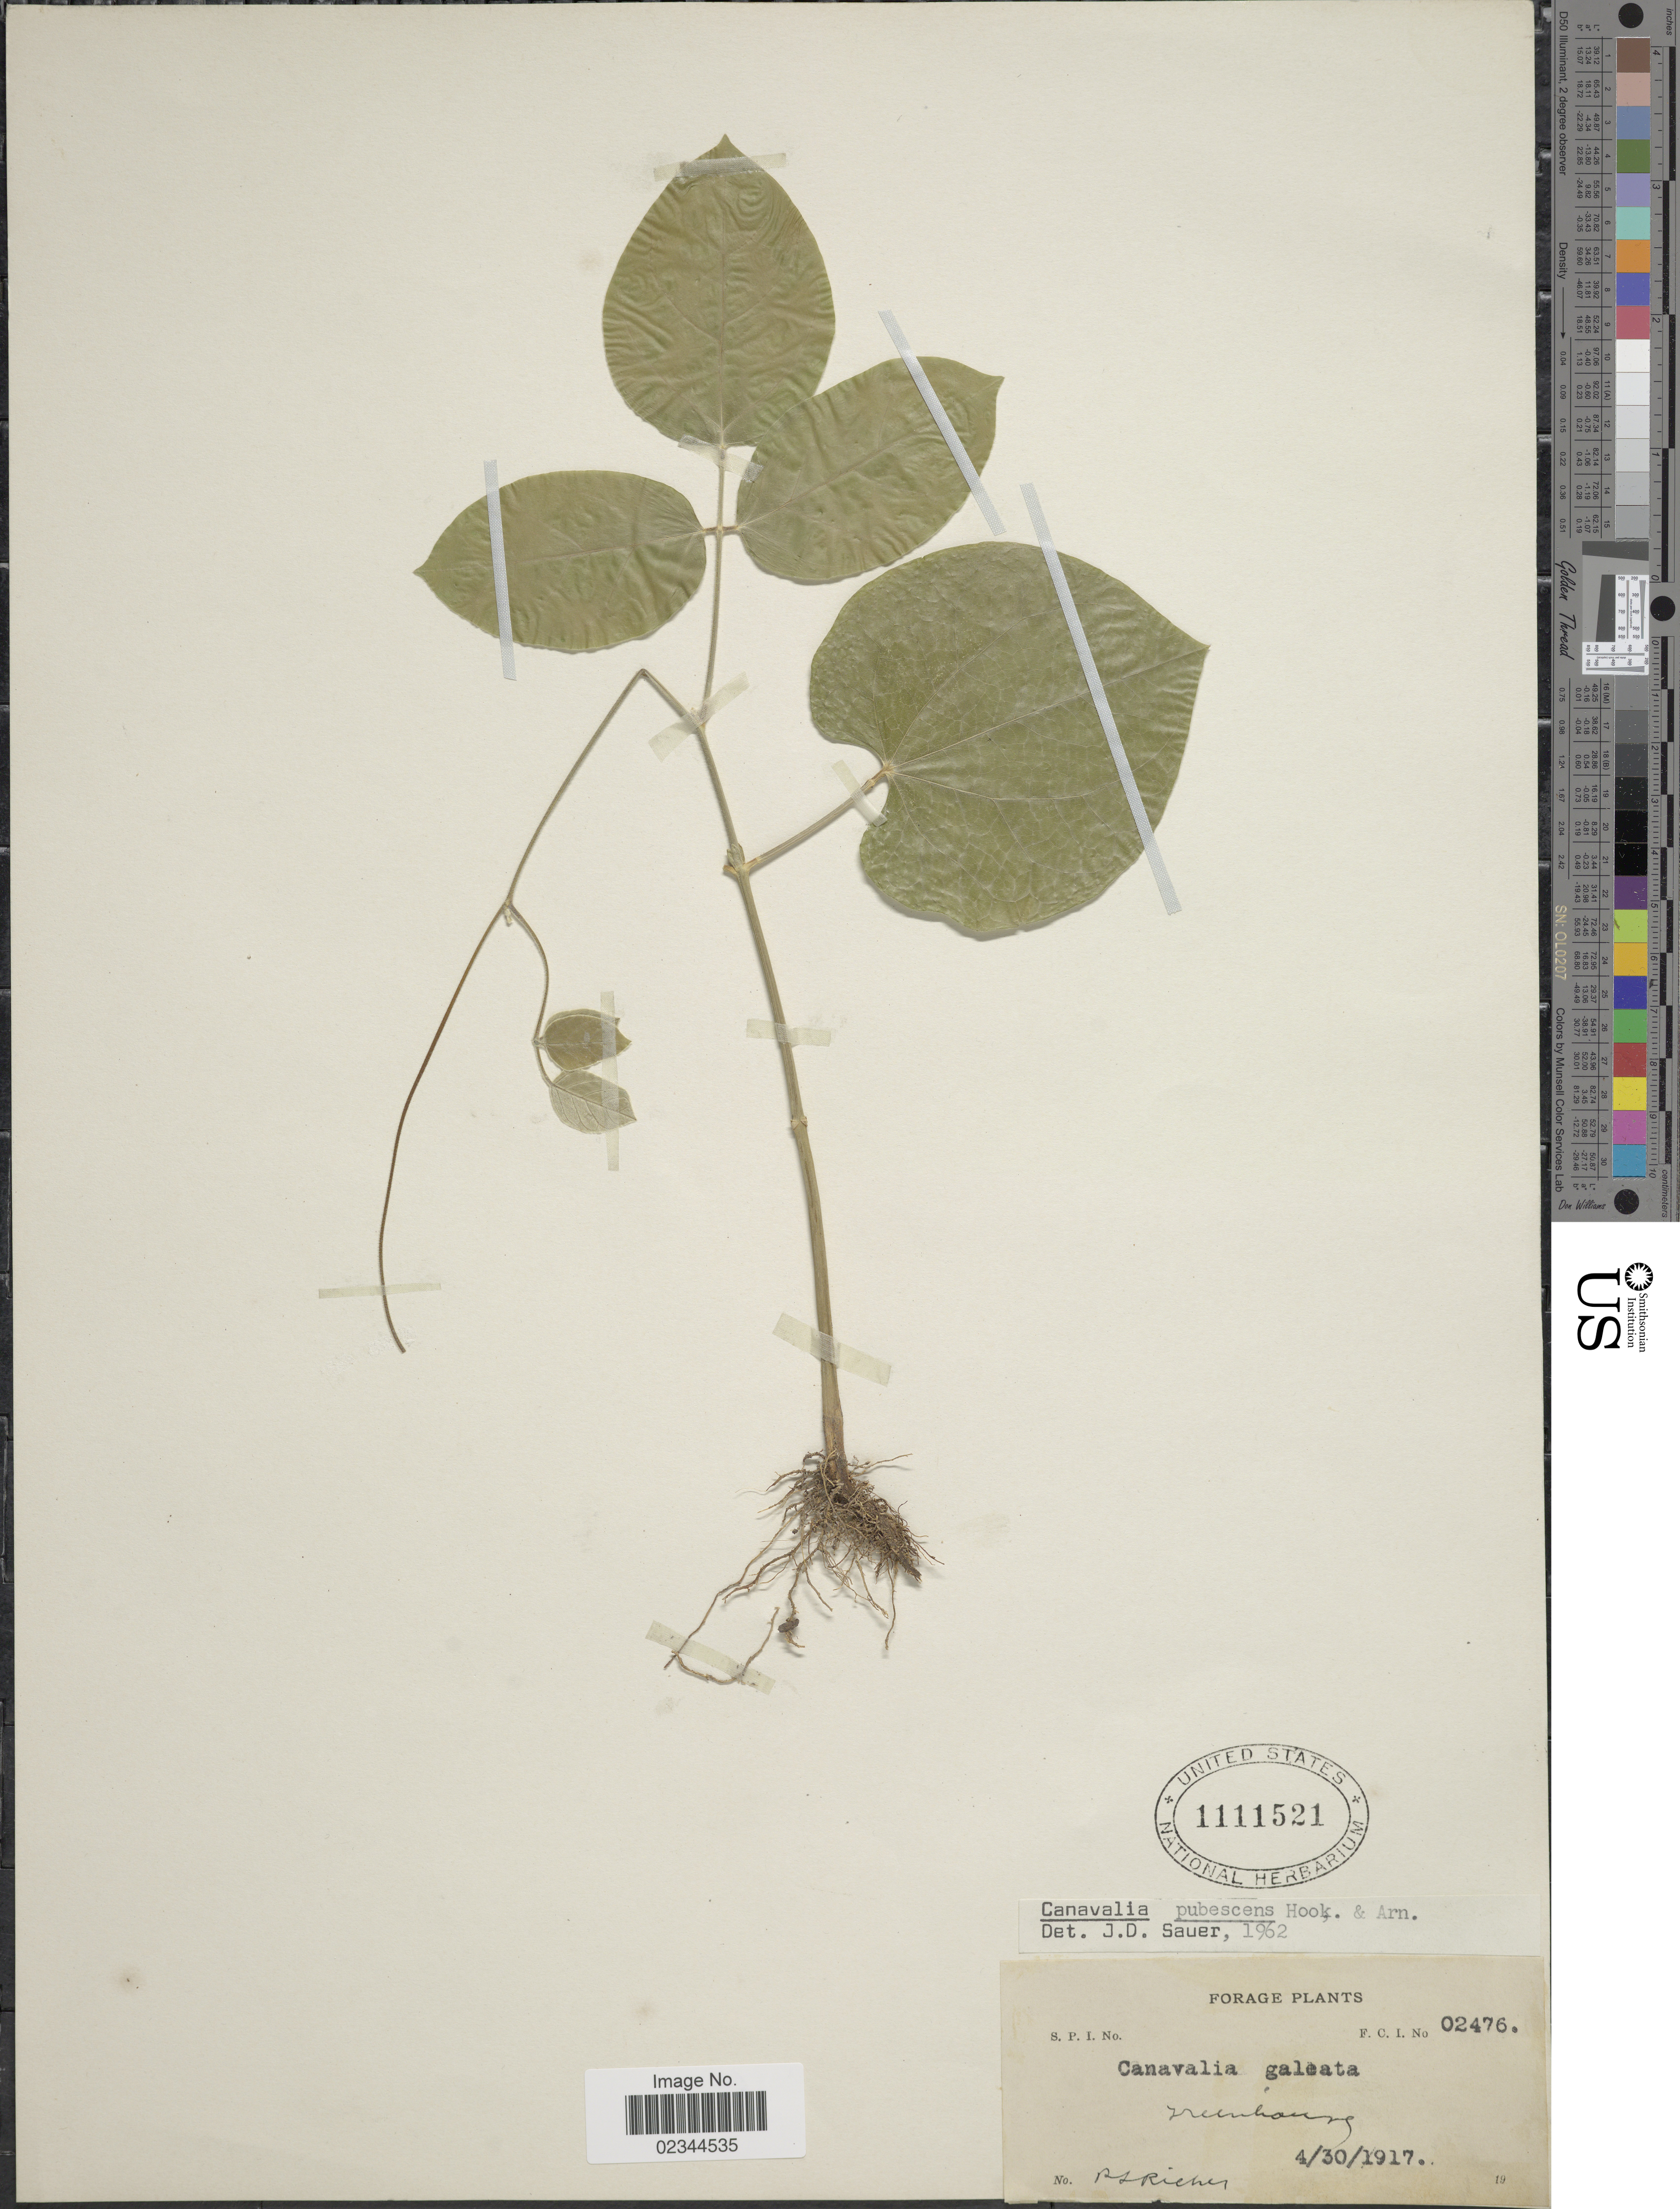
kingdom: Plantae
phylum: Tracheophyta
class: Magnoliopsida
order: Fabales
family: Fabaceae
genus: Canavalia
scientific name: Canavalia pubescens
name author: Hook. & Arn.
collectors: P. Richer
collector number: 02476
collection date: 1917-04-30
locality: Greenhouse [interpreted]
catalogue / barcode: US 1111521